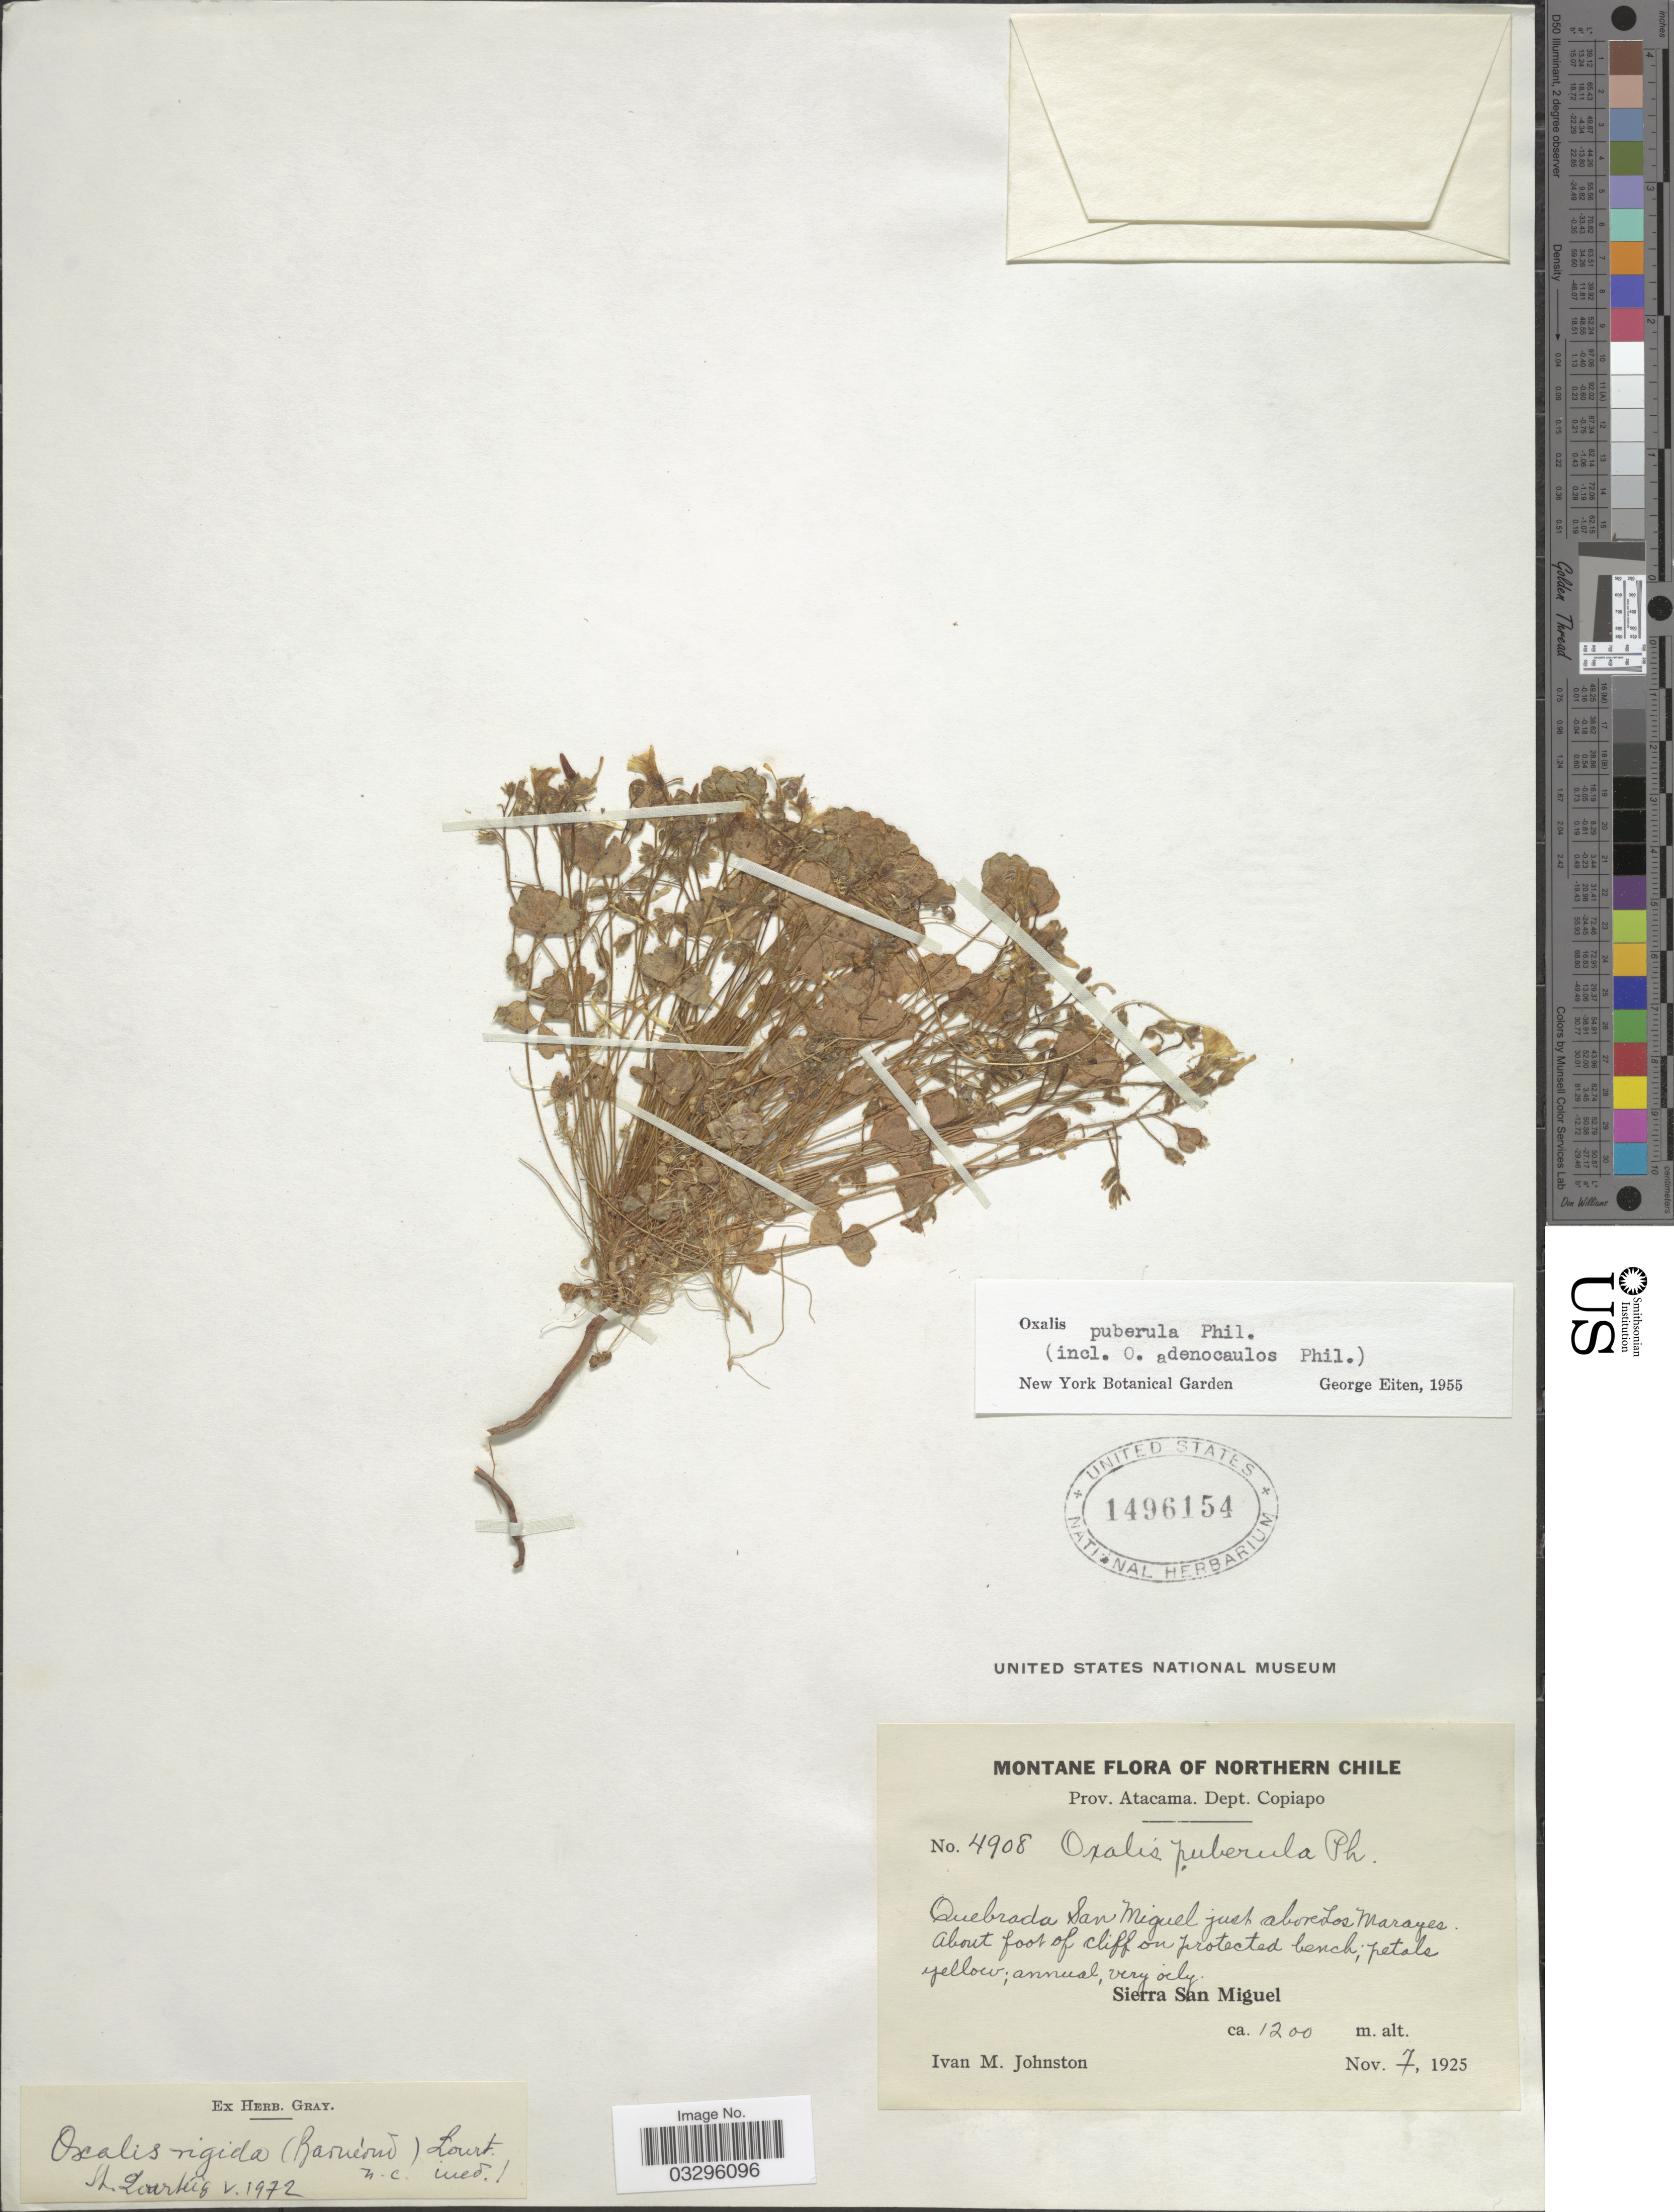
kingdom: Plantae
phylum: Tracheophyta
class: Magnoliopsida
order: Oxalidales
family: Oxalidaceae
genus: Oxalis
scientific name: Oxalis rigida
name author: (Barnéoud) Lourteig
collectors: I.M. Johnston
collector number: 4908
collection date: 1925-11-07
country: Chile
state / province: Atacama (III)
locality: Northern Chile. Dept. Copiapo. Quebrada San Miguel just above Los Marayes. About foot of cliff on protected bench. Sierra San Miguel.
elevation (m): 1200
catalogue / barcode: US 1496154